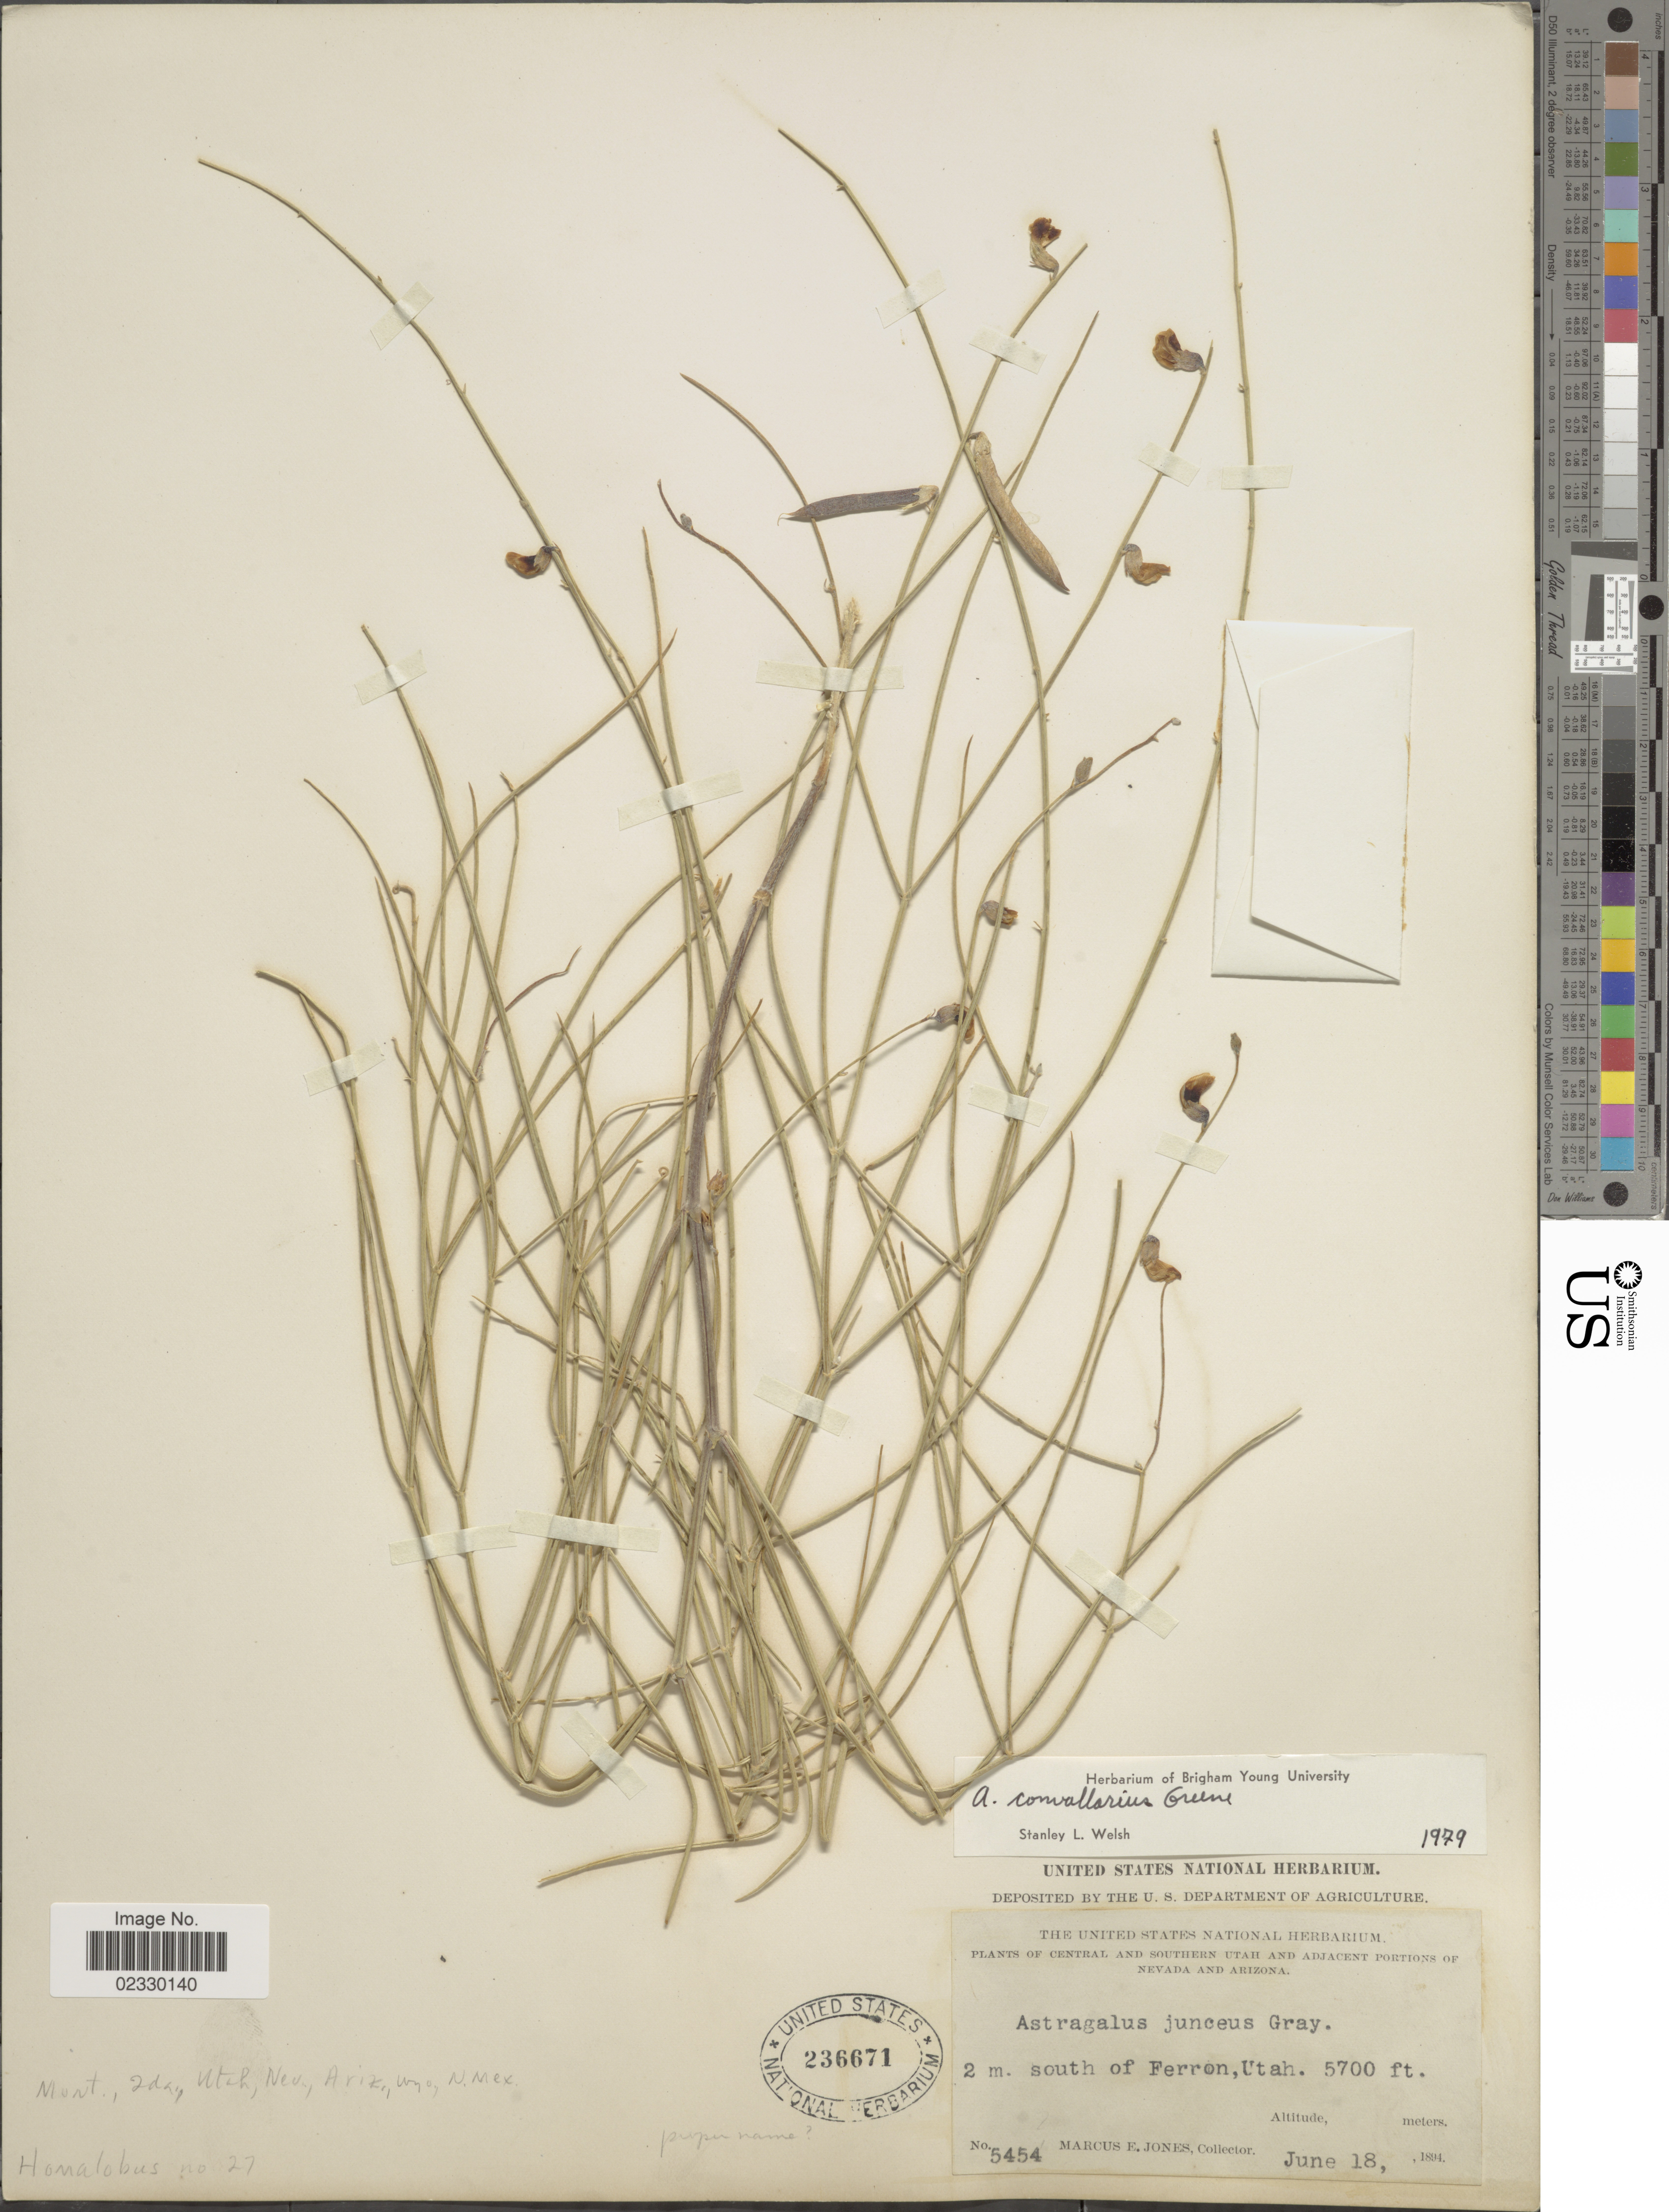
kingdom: Plantae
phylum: Tracheophyta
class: Magnoliopsida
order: Fabales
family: Fabaceae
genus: Astragalus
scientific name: Astragalus convallarius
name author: Greene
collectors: M. E. Jones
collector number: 5454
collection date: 1894-06-18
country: United States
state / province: Utah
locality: Central and Southern Utah and Adjacent Portion of Nevada and Arizona, 2 m. south of Ferron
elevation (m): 1737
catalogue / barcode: US 236671